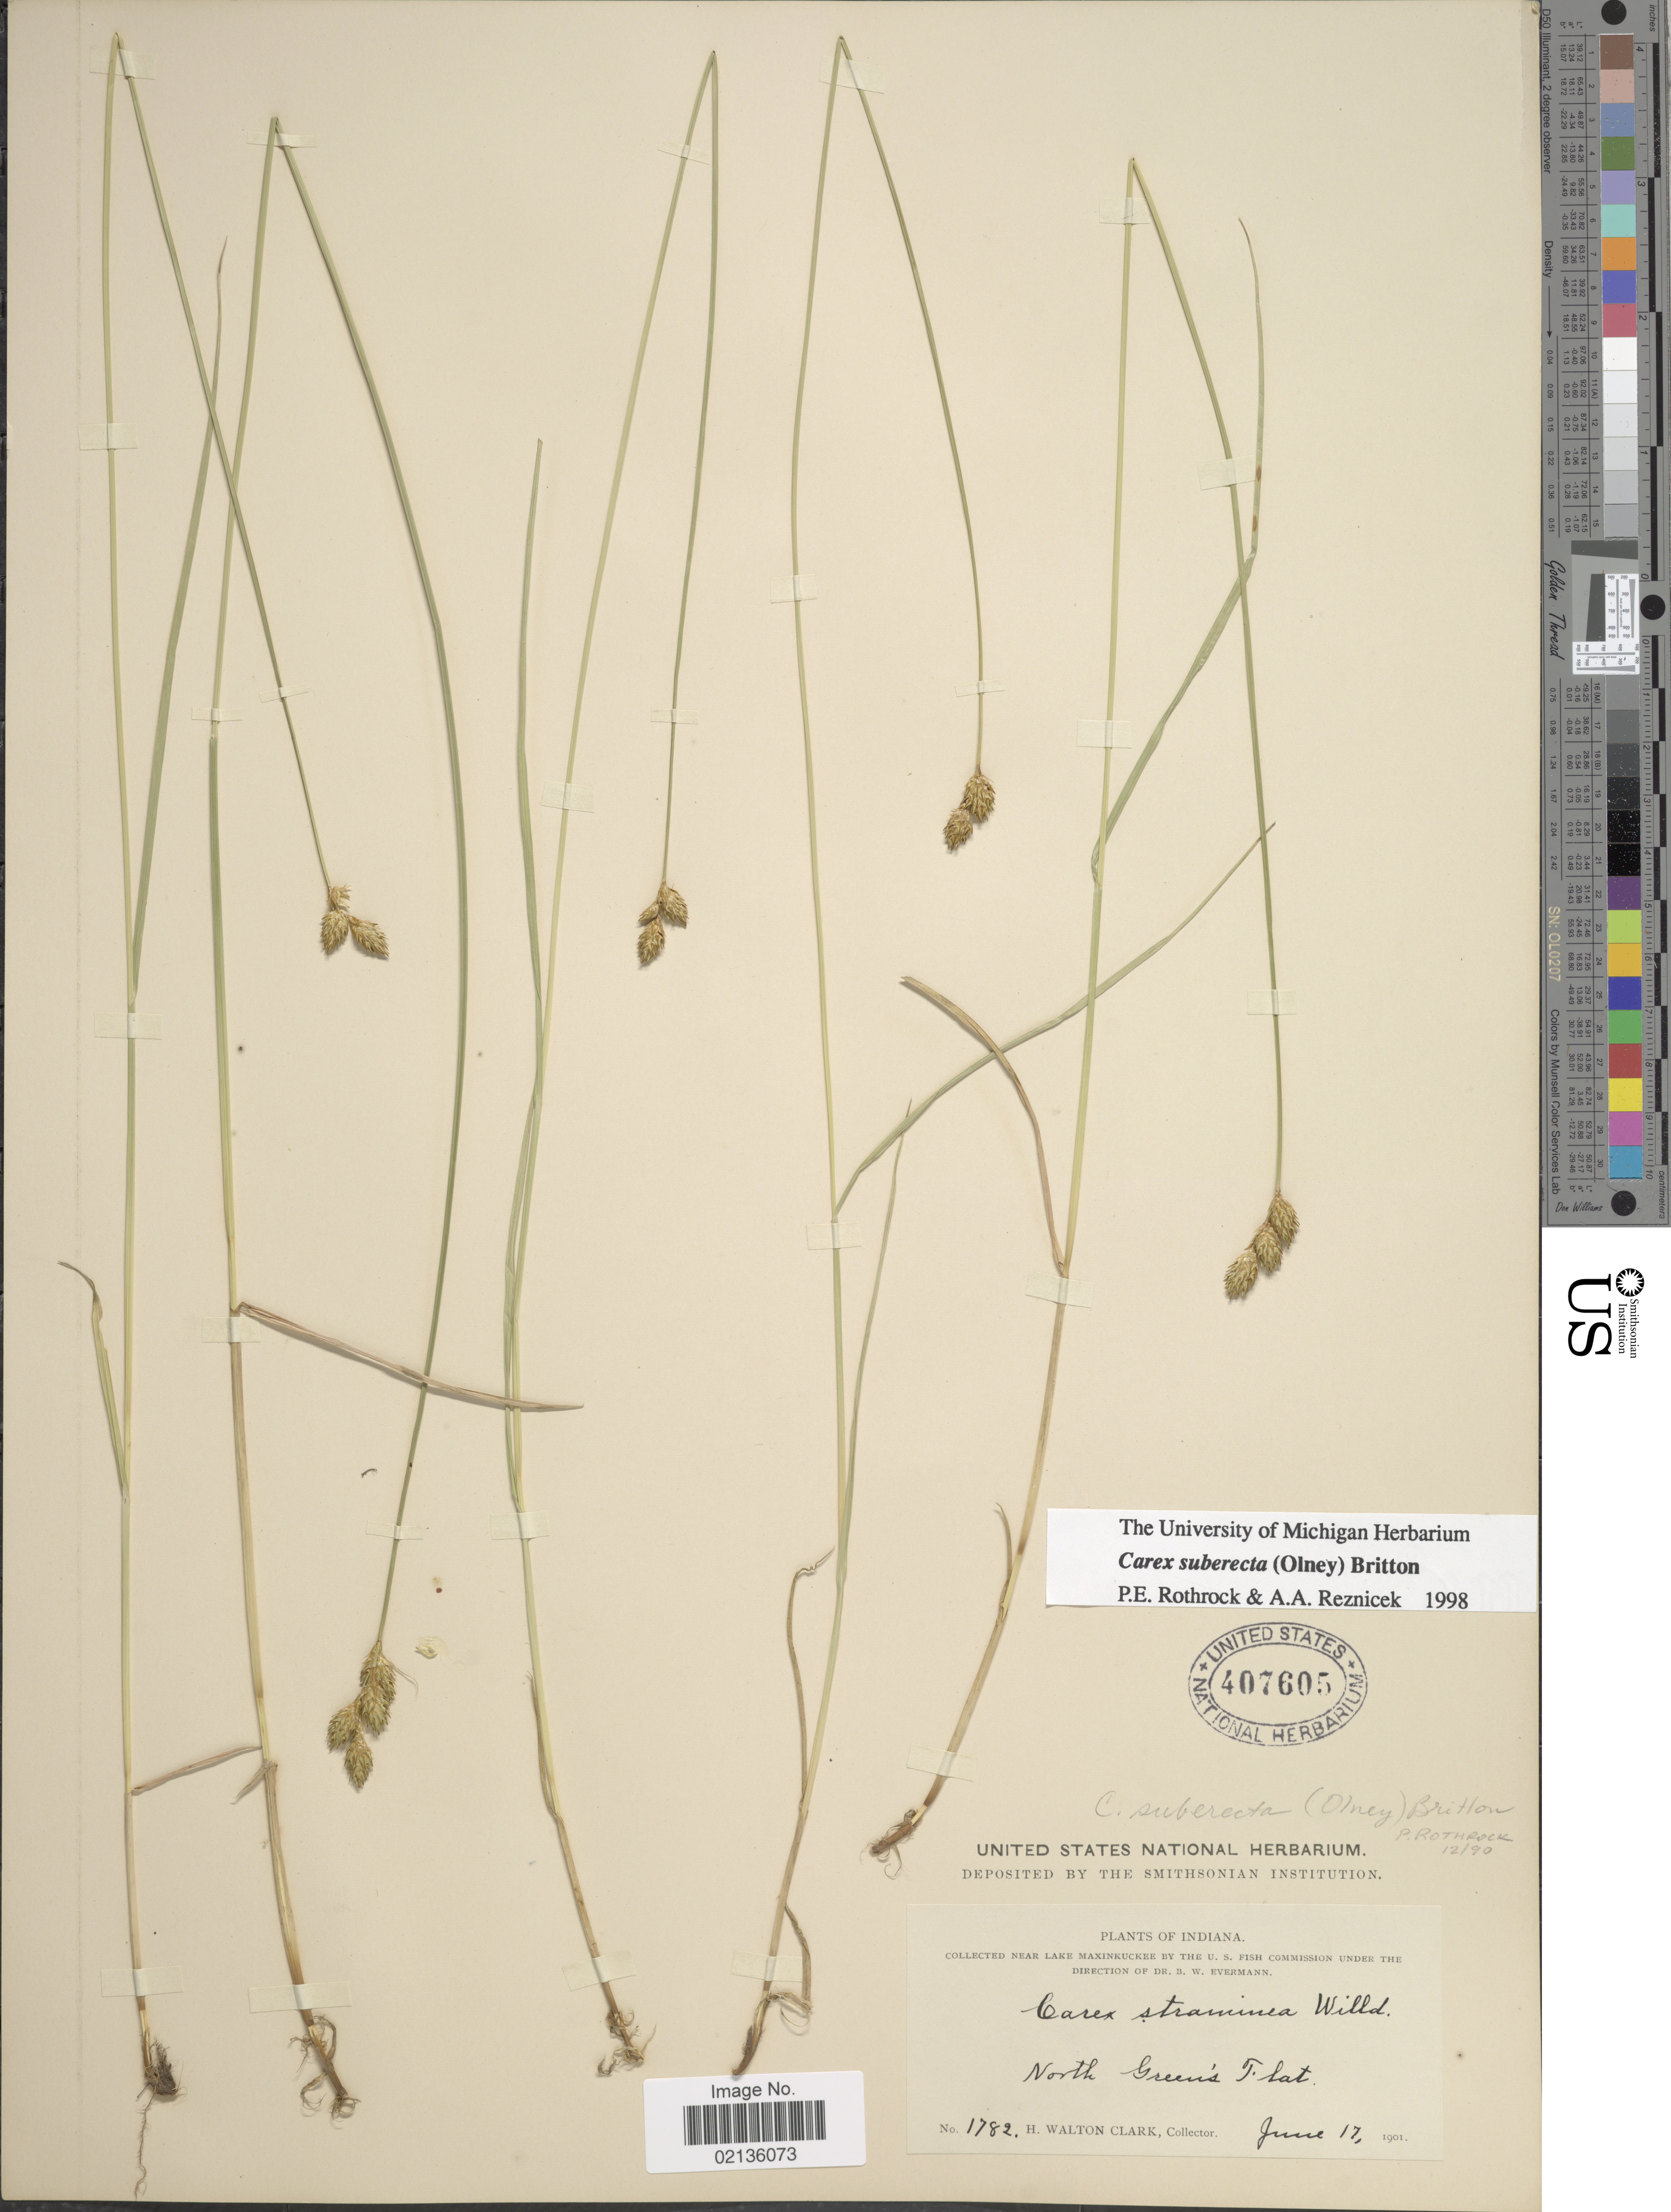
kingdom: Plantae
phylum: Tracheophyta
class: Liliopsida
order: Poales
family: Cyperaceae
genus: Carex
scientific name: Carex suberecta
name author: (Olney) Britton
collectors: H. W. Clark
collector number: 1782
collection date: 1901-06-17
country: United States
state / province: Indiana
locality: North Green's Flat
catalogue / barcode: US 407605